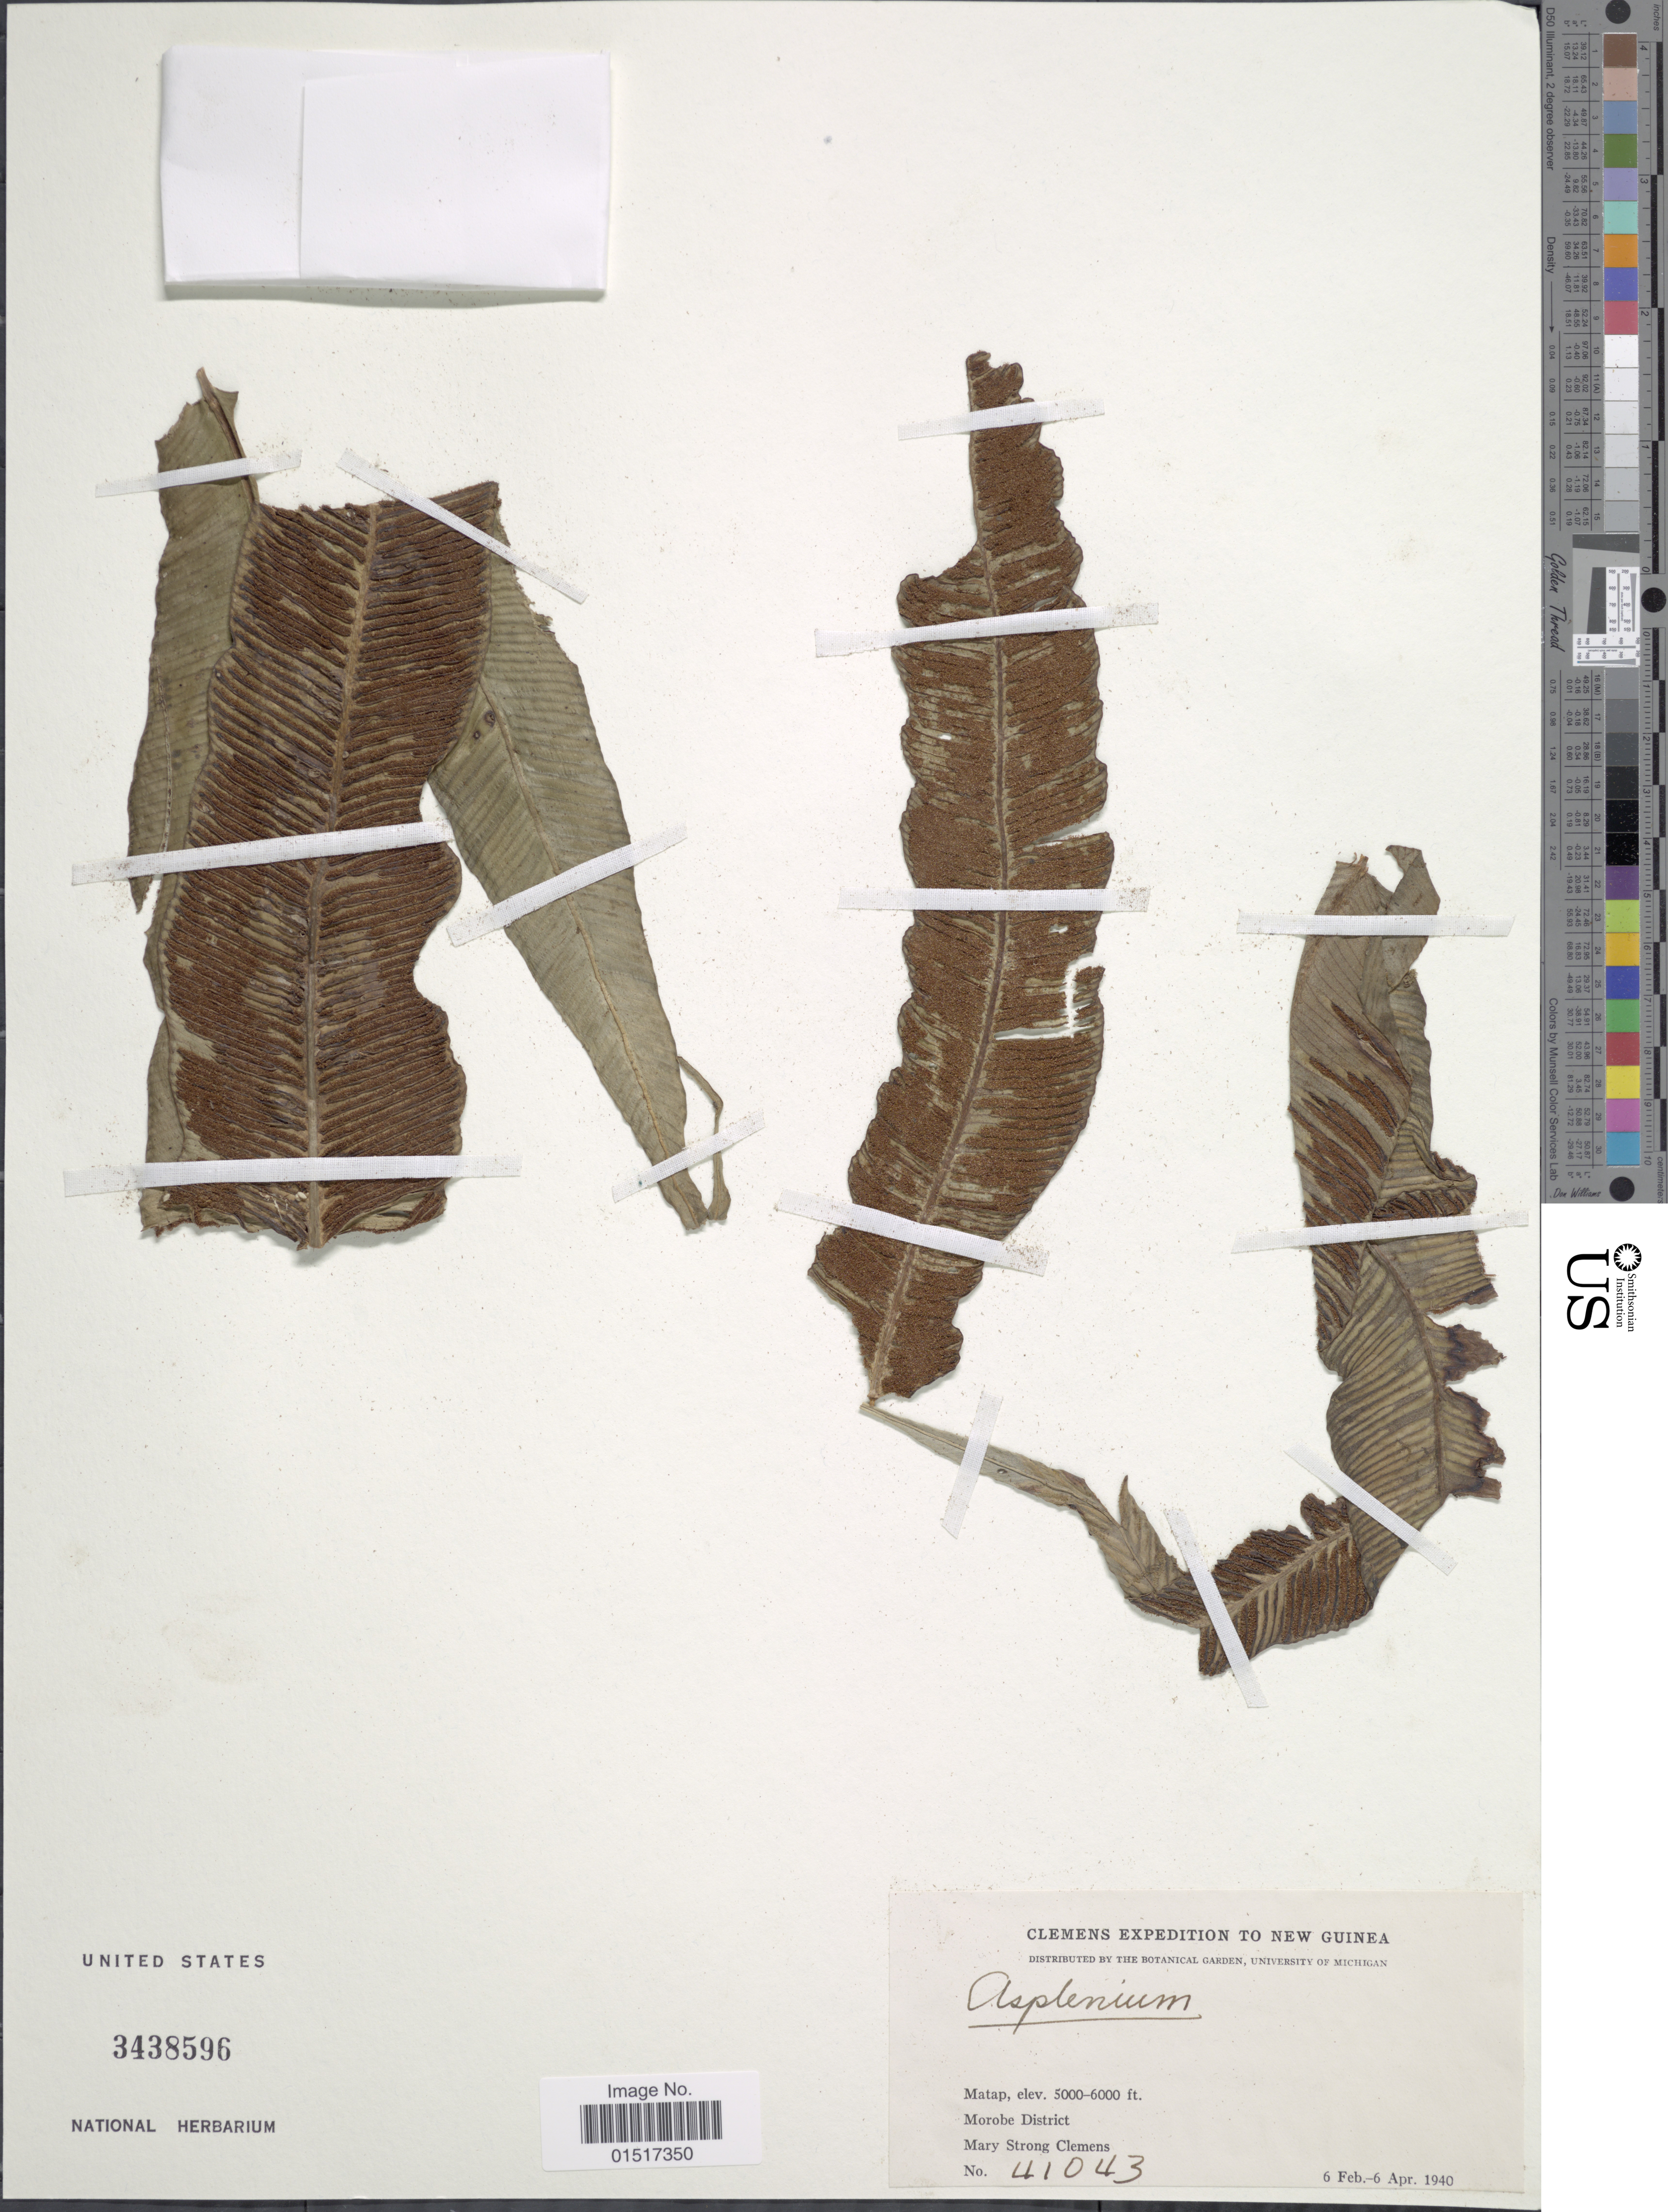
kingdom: Plantae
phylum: Tracheophyta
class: Polypodiopsida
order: Polypodiales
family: Aspleniaceae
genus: Asplenium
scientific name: Asplenium sp.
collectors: M. S. Clemens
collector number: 41043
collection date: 1940-02-06/1940-04-06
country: Papua New Guinea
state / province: Morobe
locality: New Guinea. Matap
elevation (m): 1524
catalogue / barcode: US 3438596